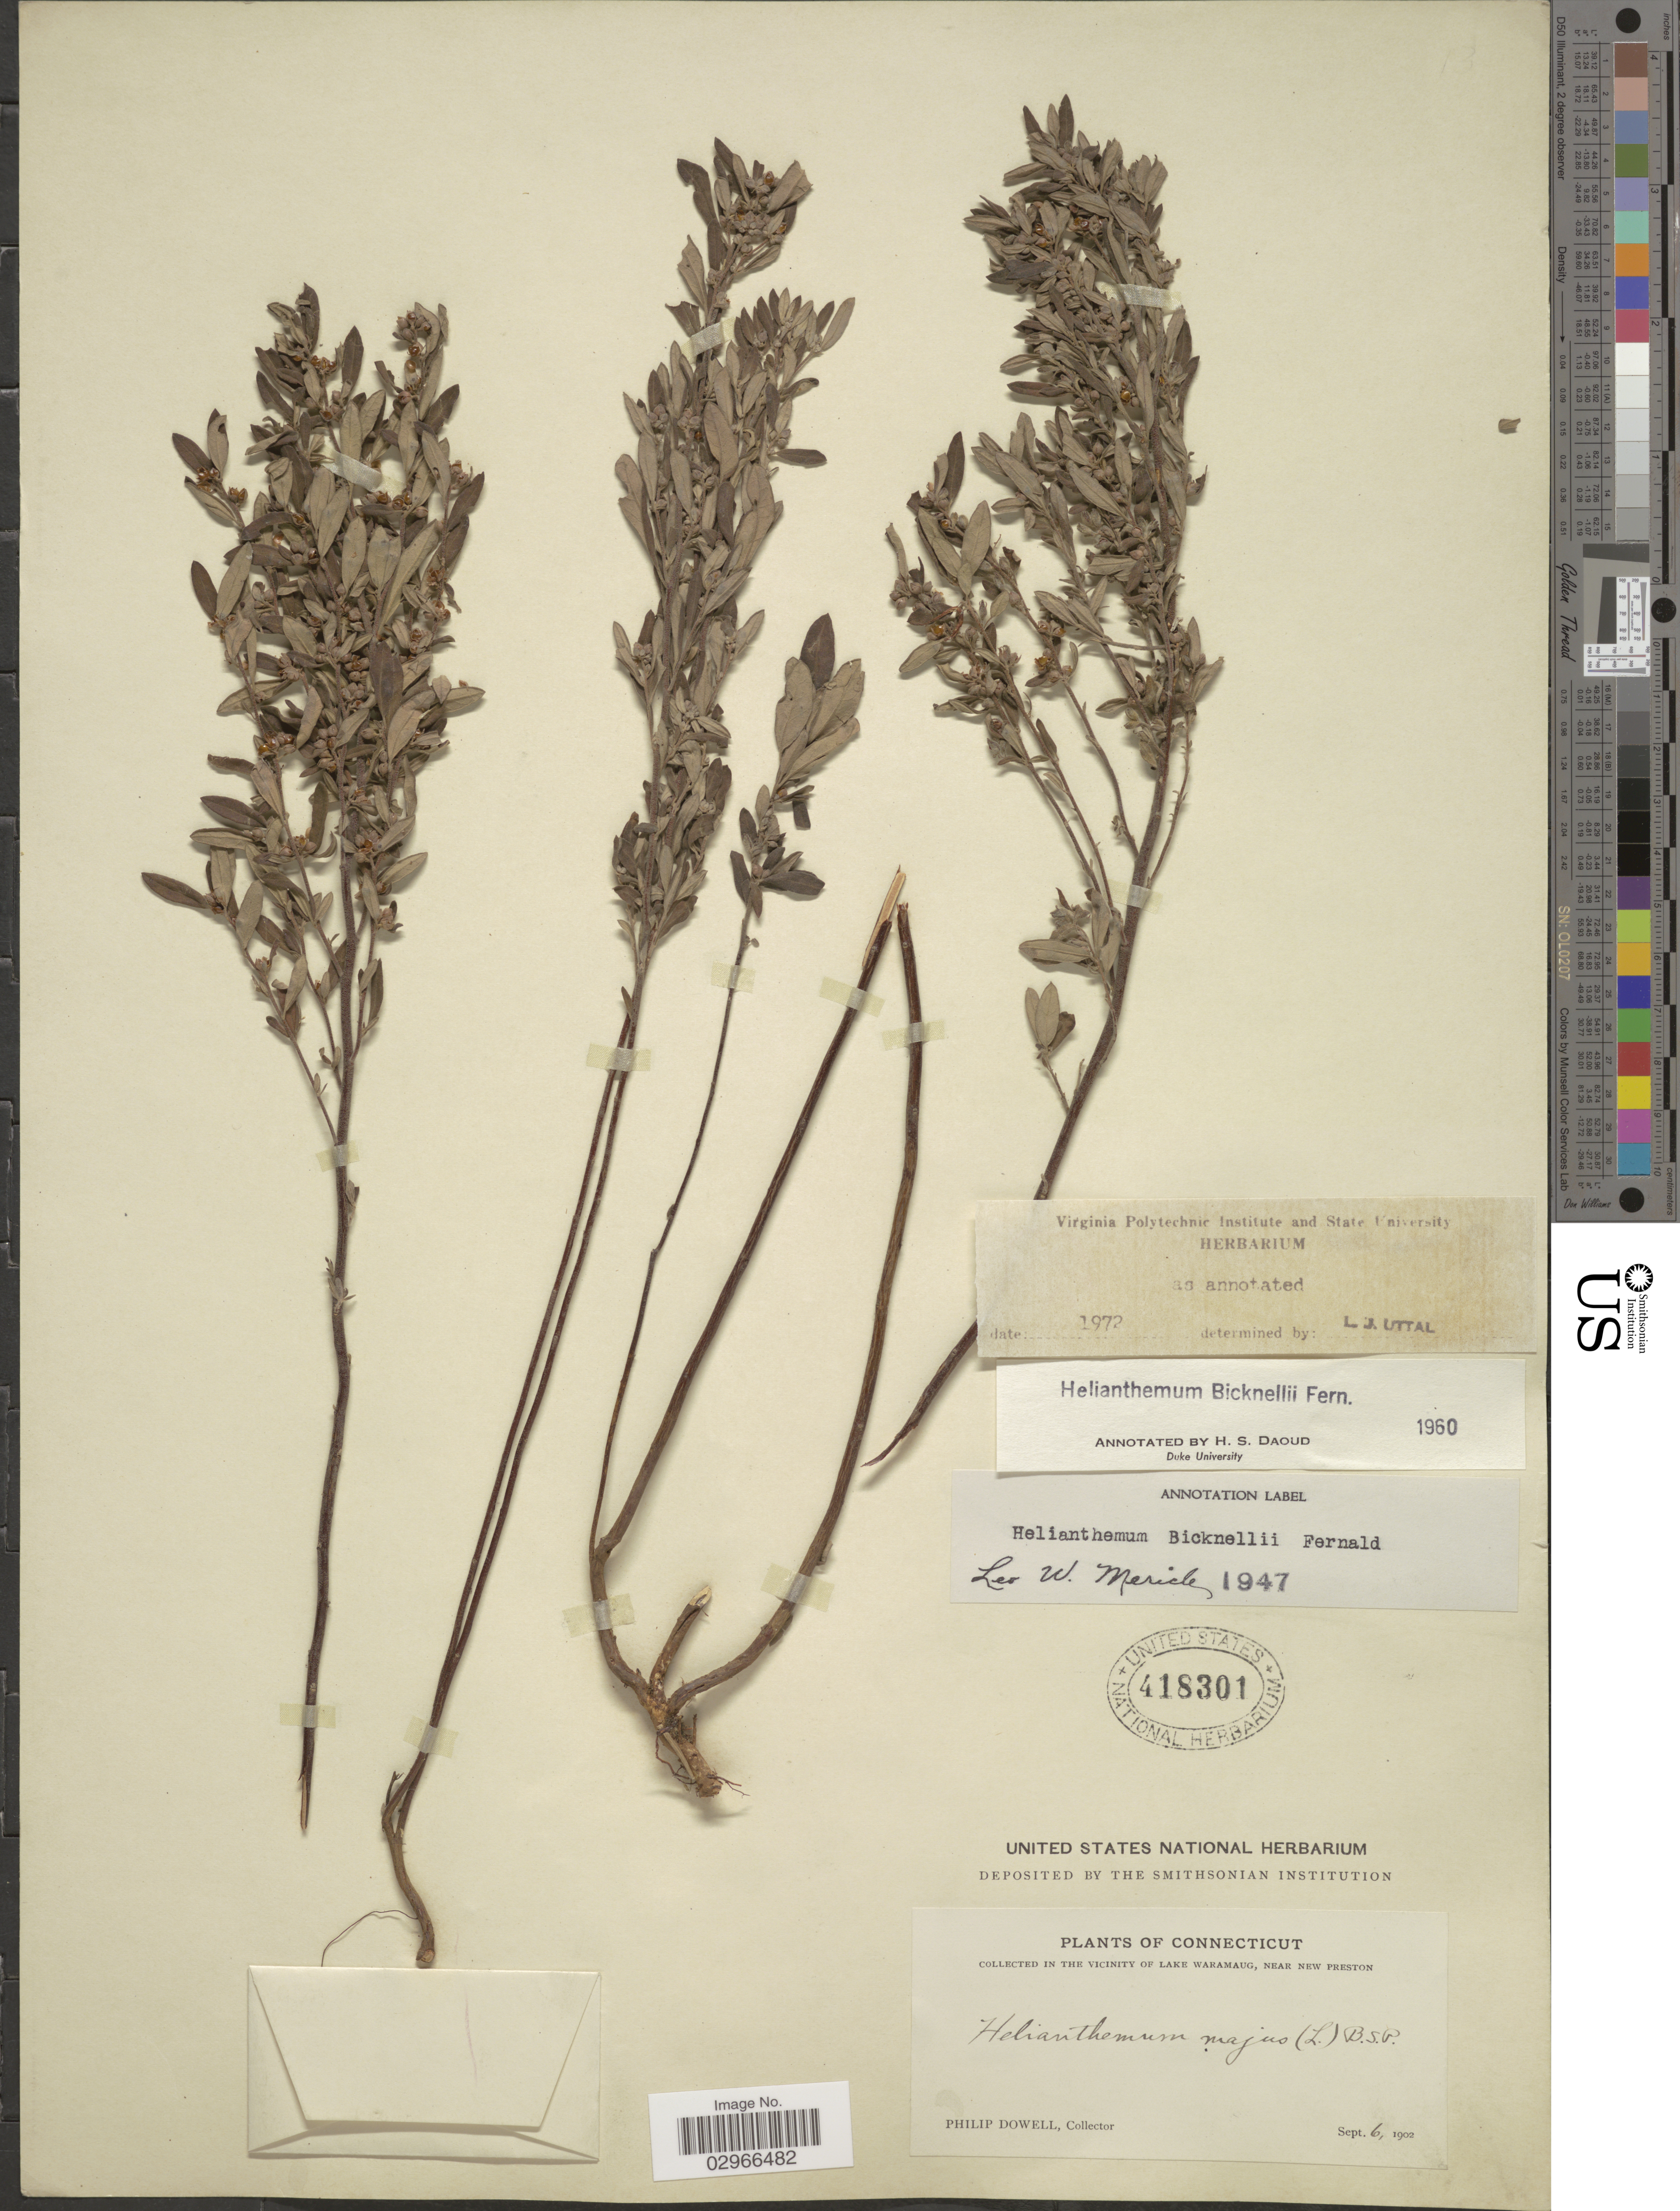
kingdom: Plantae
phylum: Tracheophyta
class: Magnoliopsida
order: Malvales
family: Cistaceae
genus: Helianthemum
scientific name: Helianthemum bicknellii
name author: Fernald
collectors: P. Dowell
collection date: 1902-09-06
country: United States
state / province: Connecticut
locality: Vicinity of Lake Waramaug, near New Preston.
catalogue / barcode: US 418301